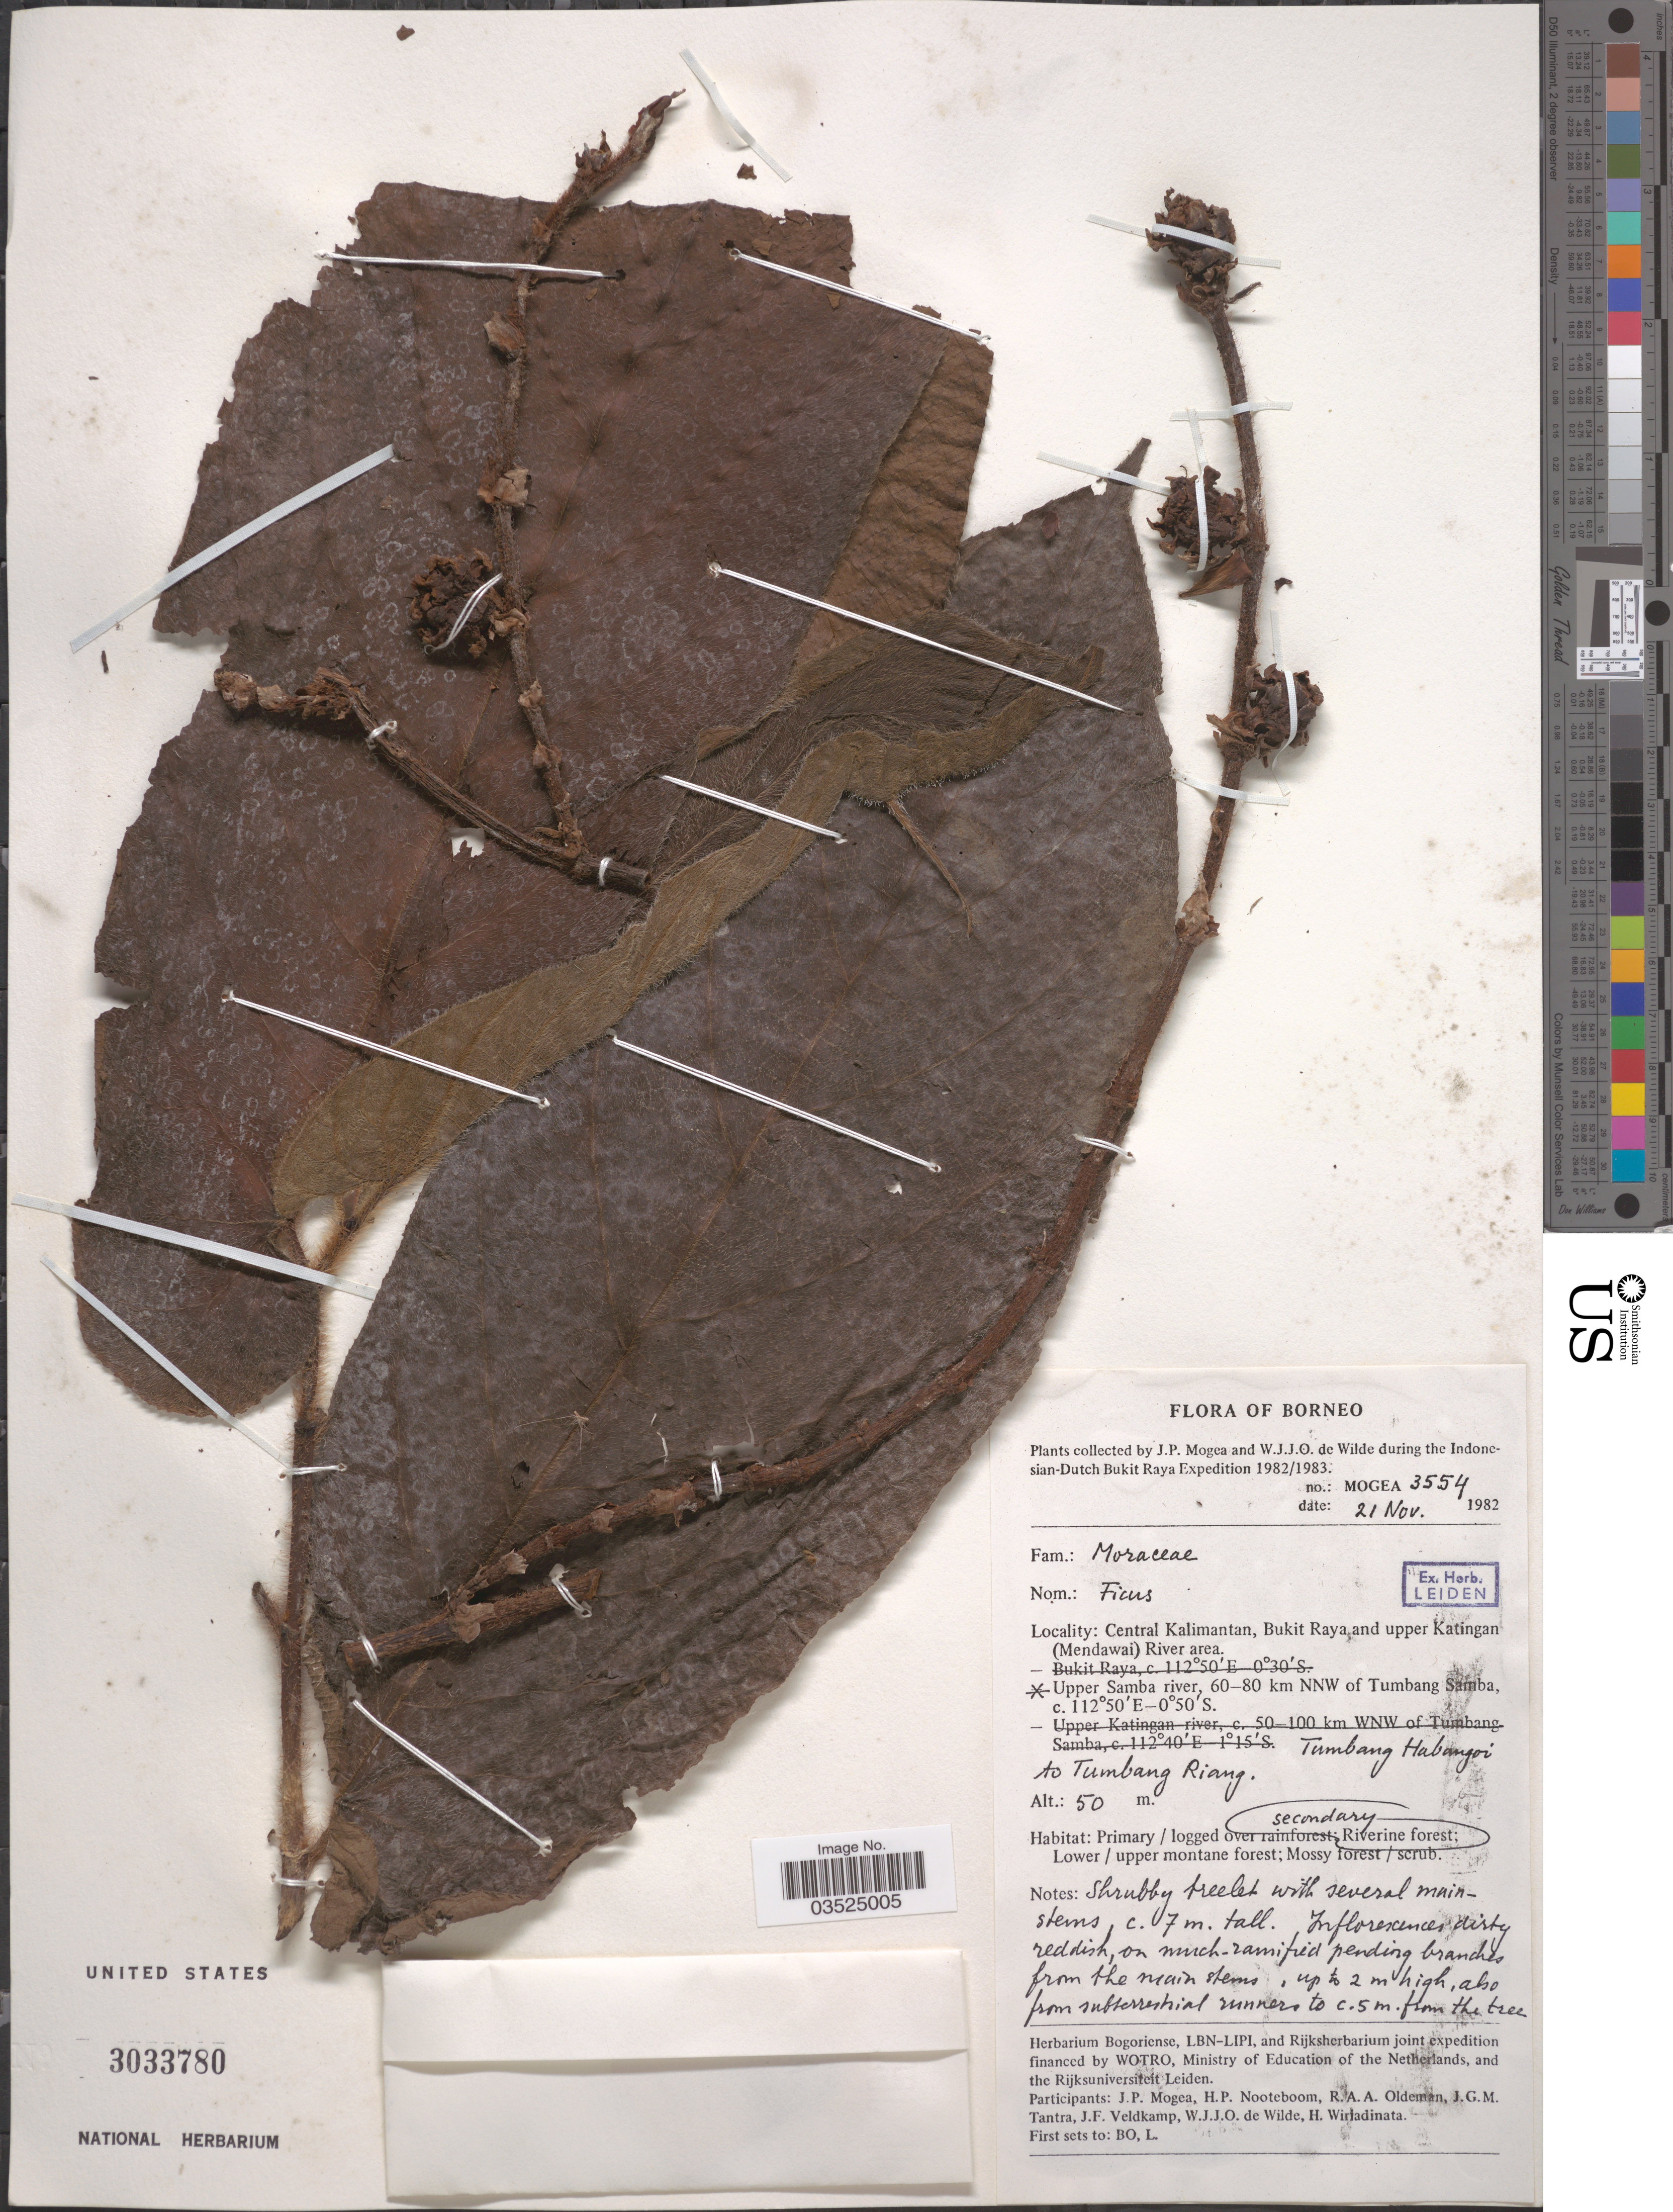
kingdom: Plantae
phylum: Tracheophyta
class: Magnoliopsida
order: Rosales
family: Moraceae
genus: Ficus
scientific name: Ficus sp.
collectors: J. Mogea & W. J. de Wilde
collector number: MOGEA3554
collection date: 1982-11-21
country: Indonesia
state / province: Kalimantan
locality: Borneo. Central Kalimantan, Bukit Raya and upper Katingan (Mendawai) River area. Upper Samba river, 60-80 km NNW of Tumbang Samba, Tumbang Habangoi to Tumbang Riang.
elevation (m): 50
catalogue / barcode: US 3033780